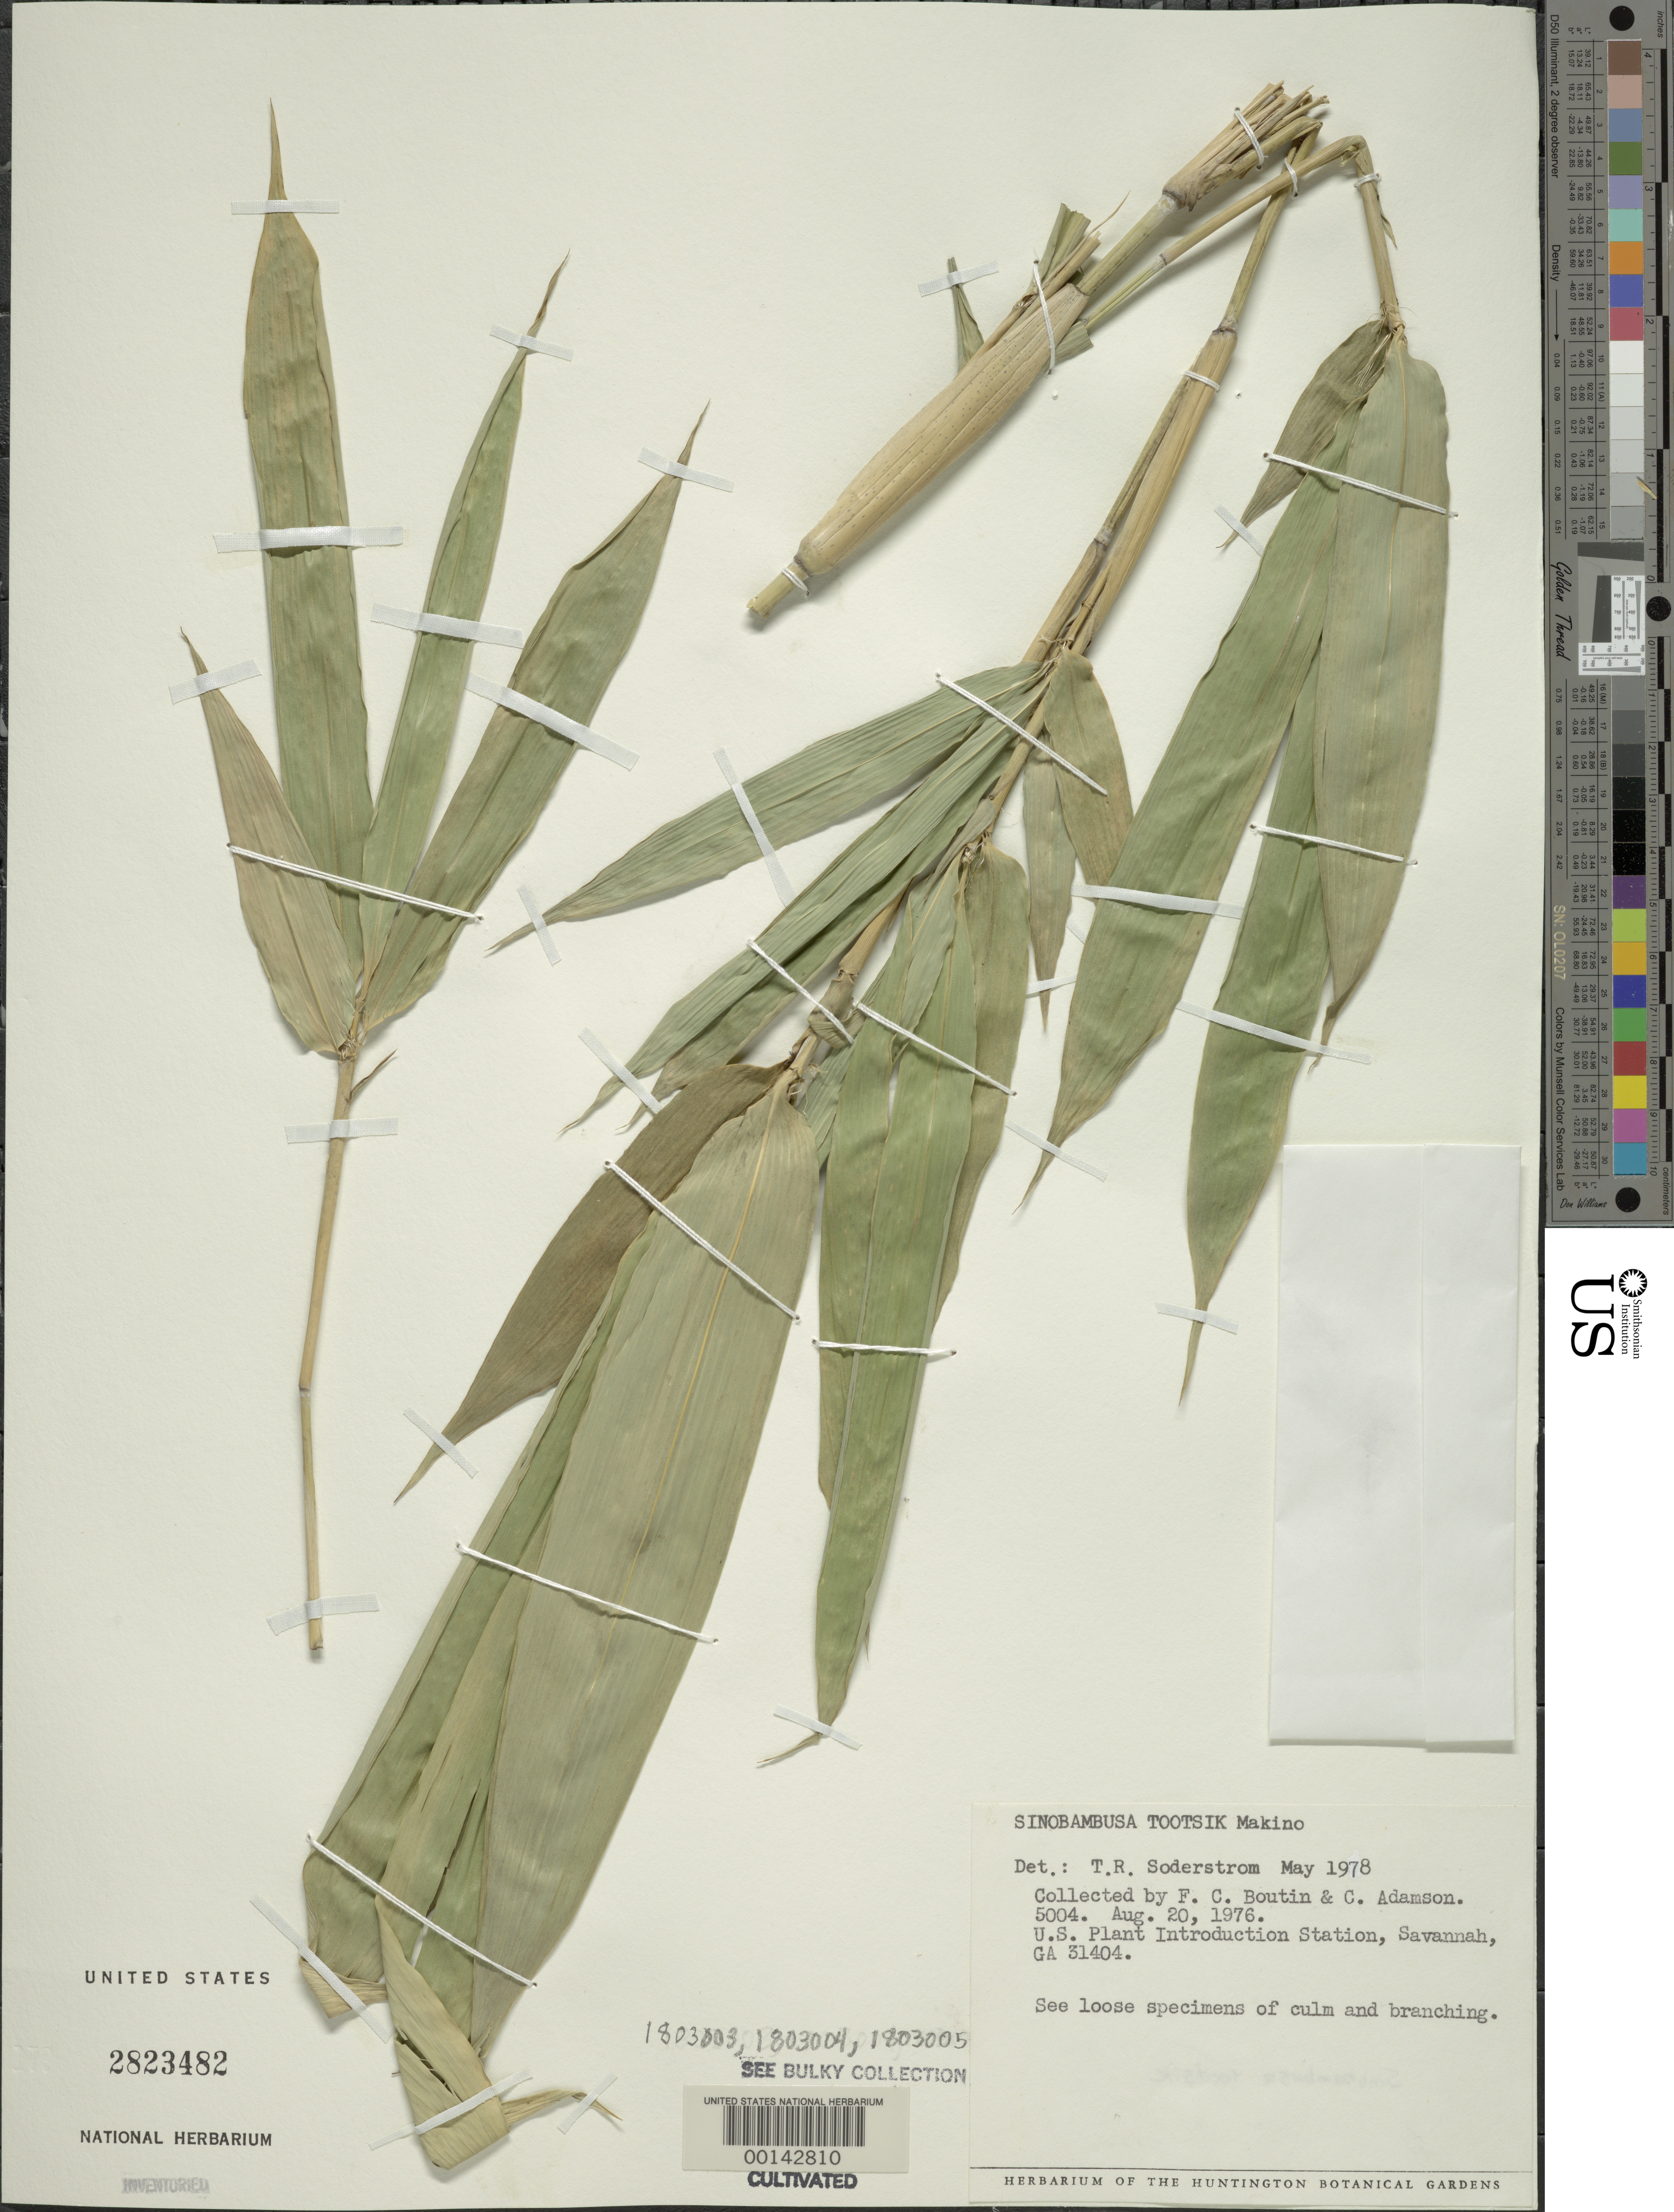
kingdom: Plantae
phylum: Tracheophyta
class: Liliopsida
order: Poales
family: Poaceae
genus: Sinobambusa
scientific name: Sinobambusa tootsik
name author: Makino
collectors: F. Boutin & C. Adamson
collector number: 5004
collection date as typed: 20 Aug 1976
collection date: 1976-08-20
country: United States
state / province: Georgia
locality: Savannah, Barbour Lathrop Plant Introduction Garden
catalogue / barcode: US 2823482